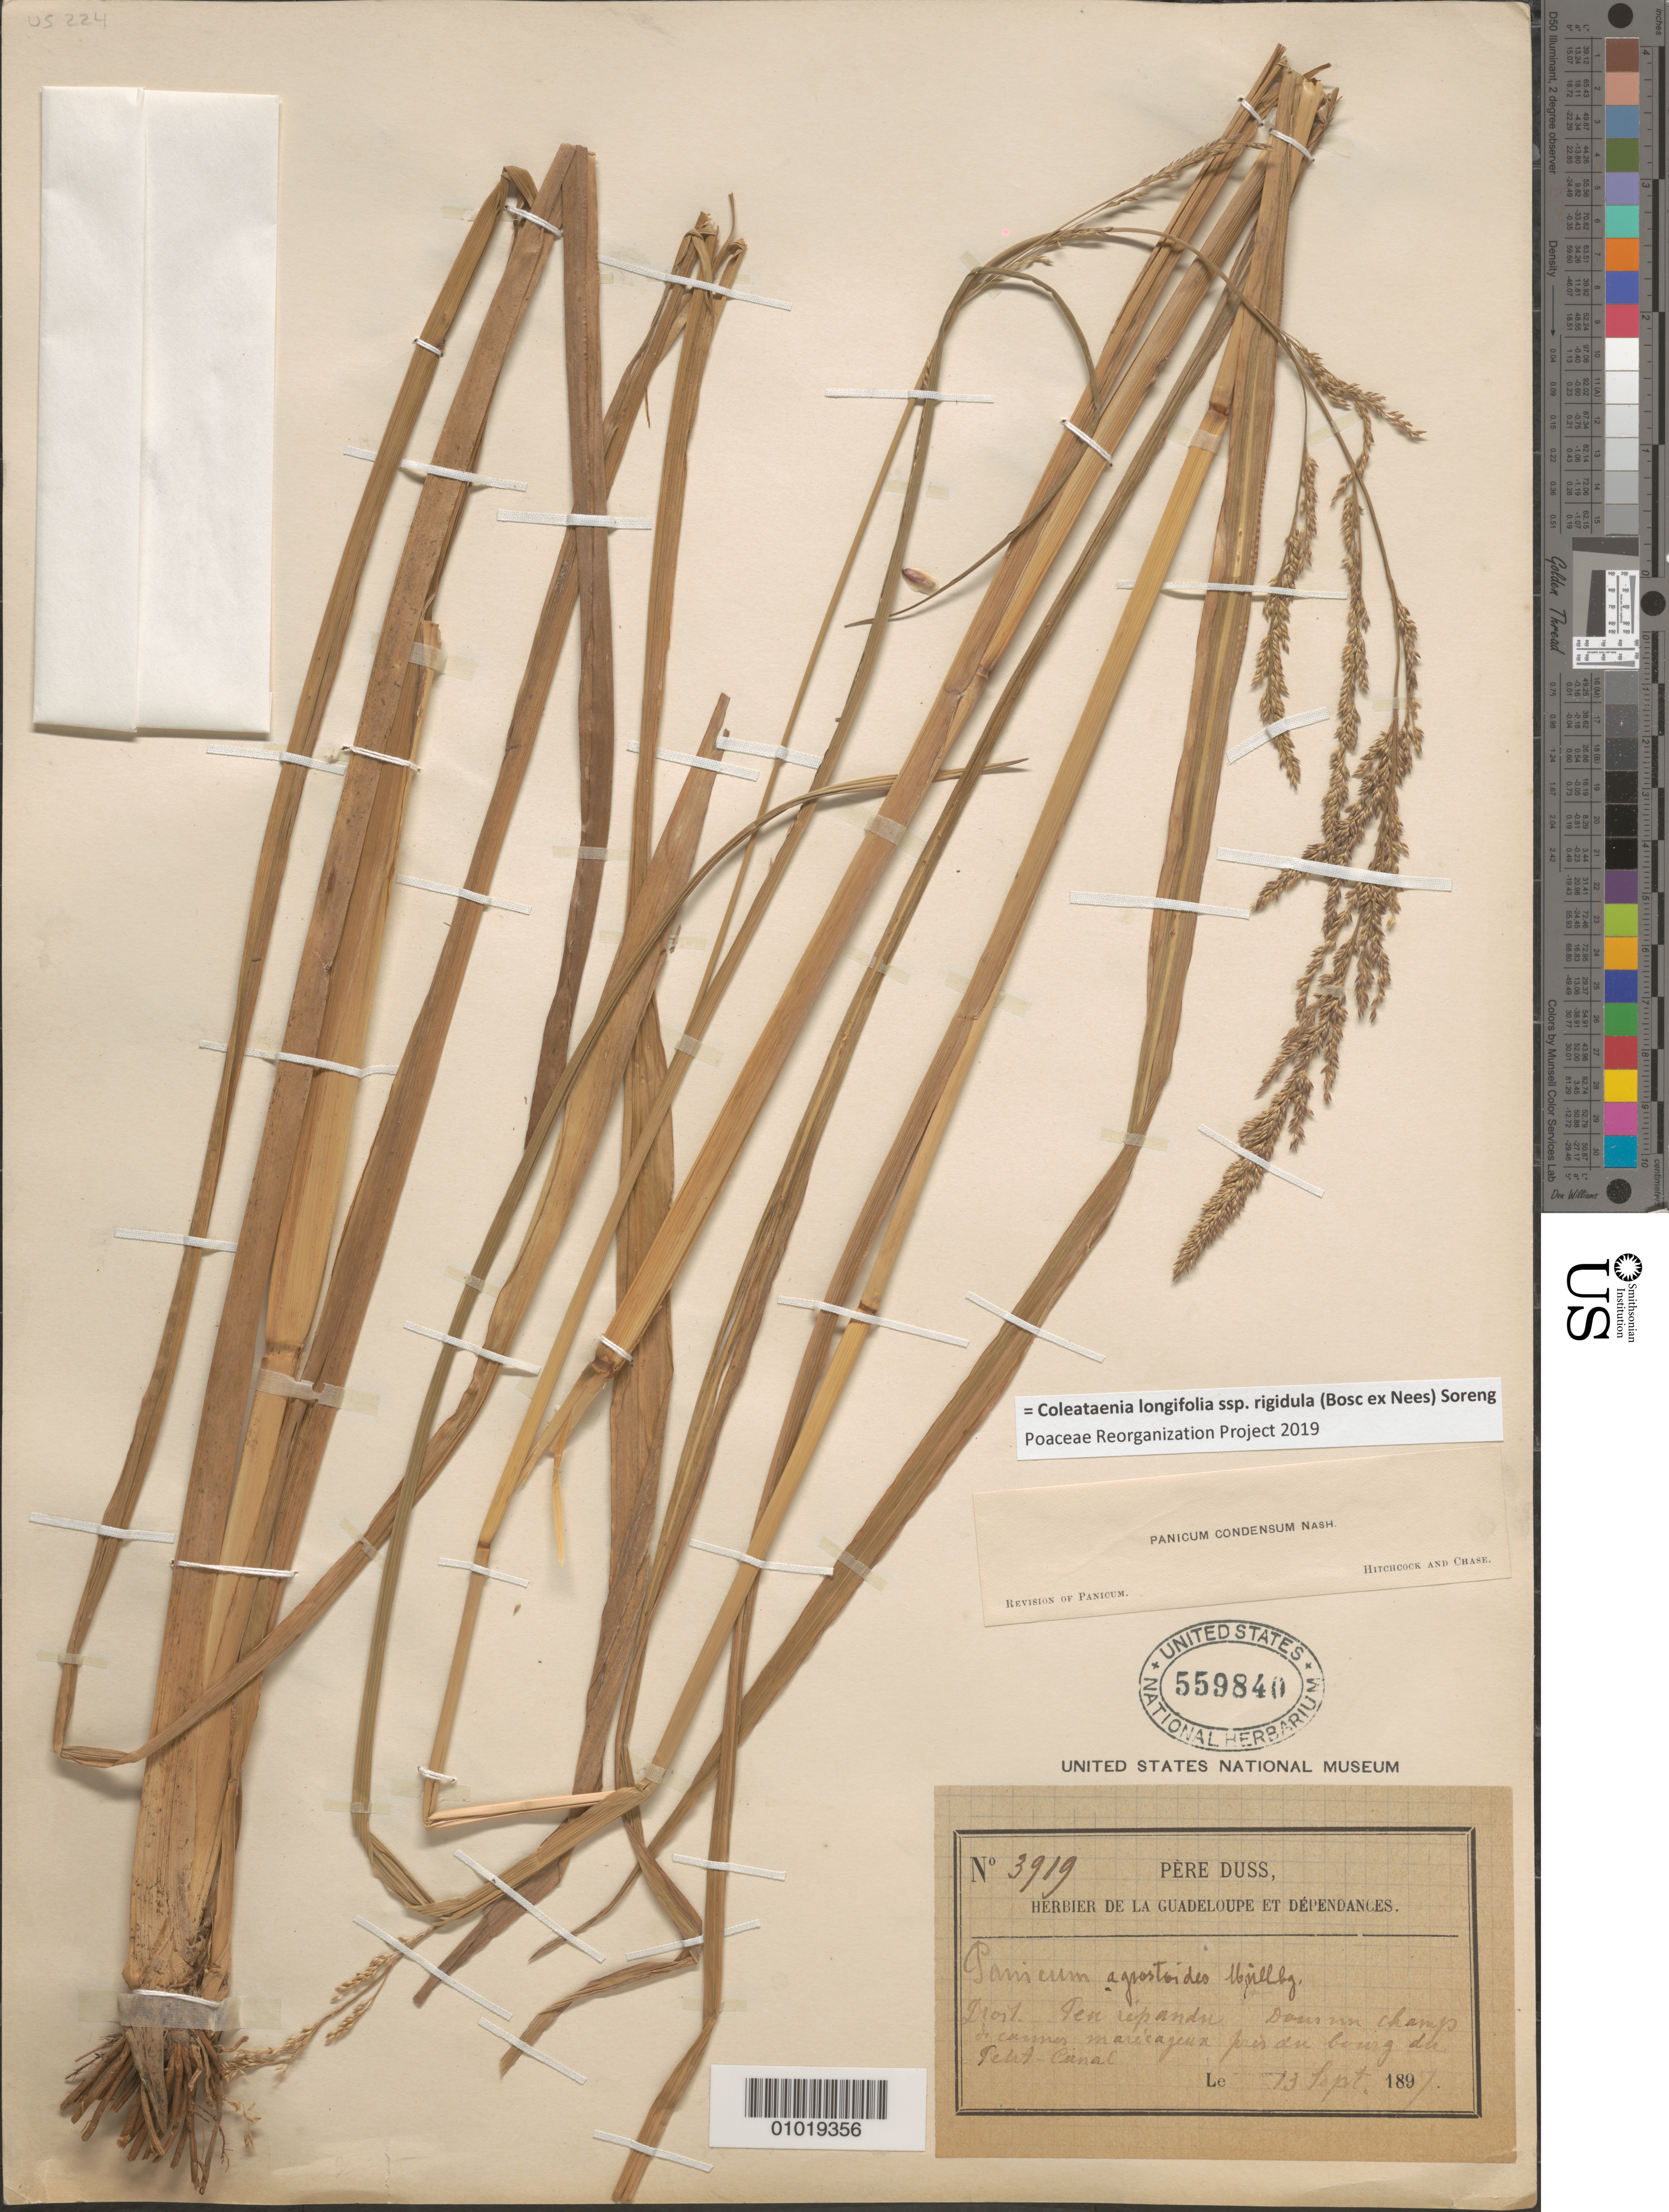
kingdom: Plantae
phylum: Tracheophyta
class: Liliopsida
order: Poales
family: Poaceae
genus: Panicum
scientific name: Panicum condensum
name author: Nash ex Small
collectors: Père Duss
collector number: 3919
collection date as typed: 13 Sep 1897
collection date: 1897-09-13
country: Guadeloupe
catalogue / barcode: US 559840